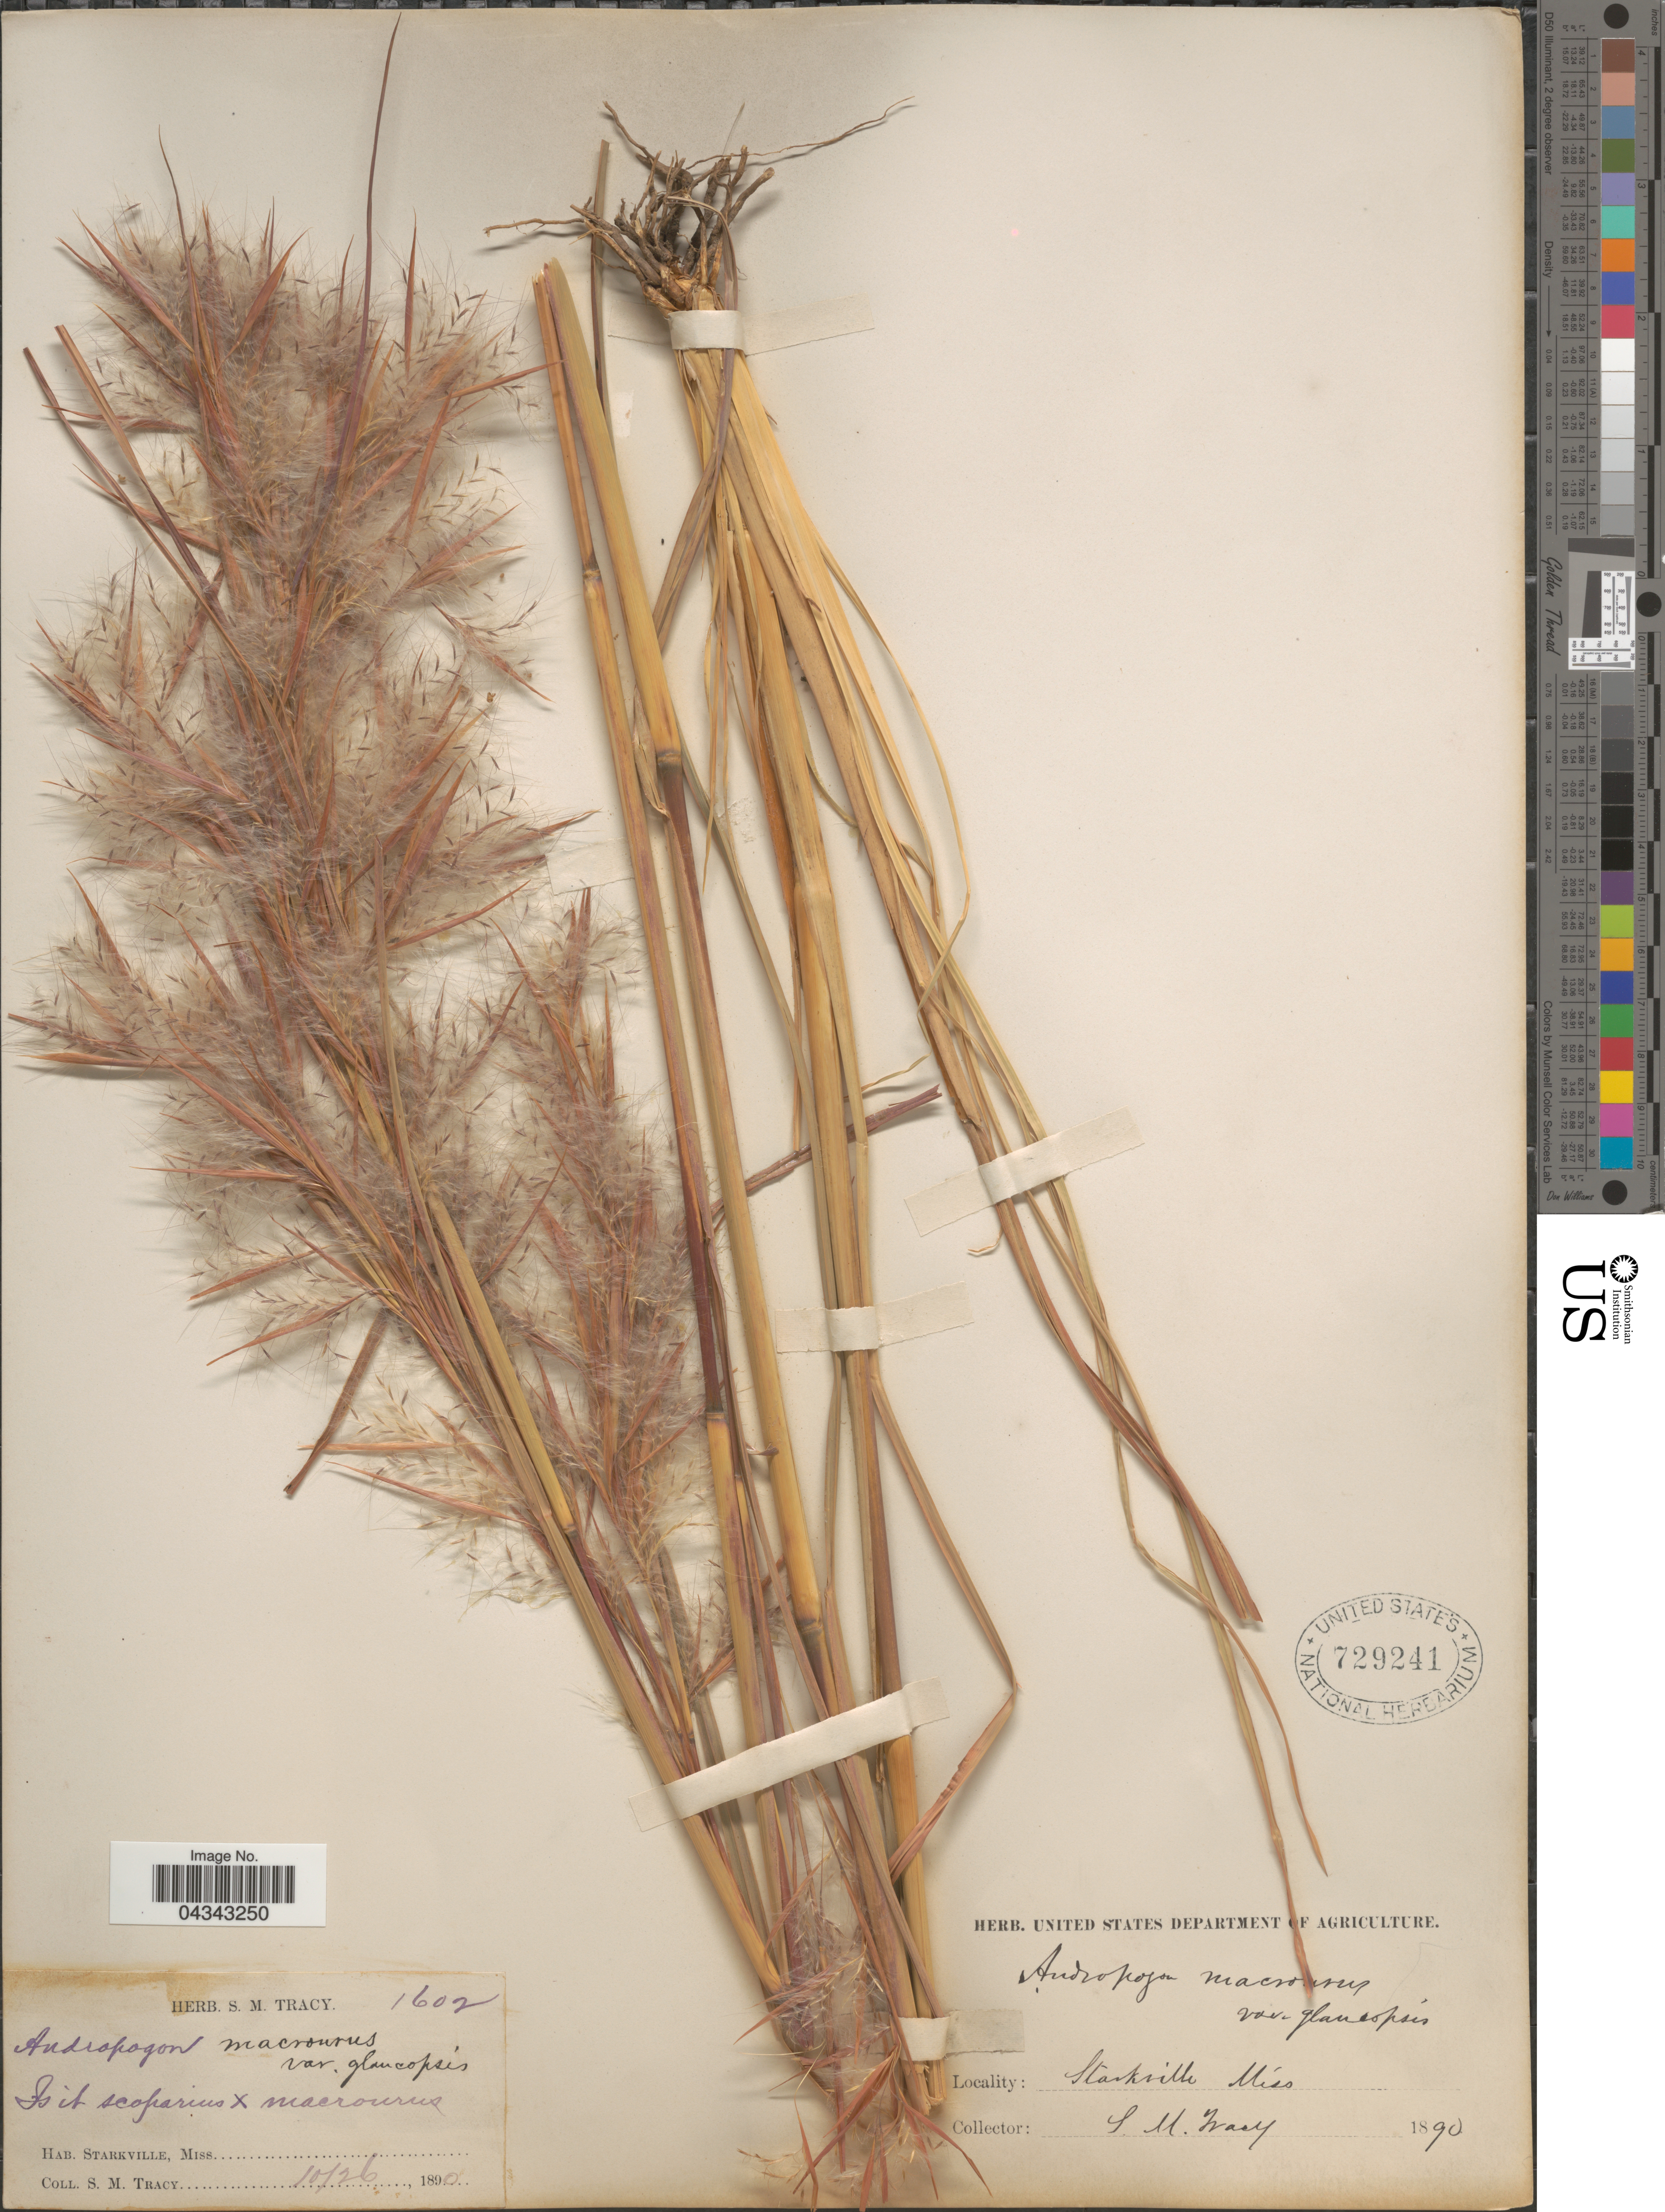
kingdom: Plantae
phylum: Tracheophyta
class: Liliopsida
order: Poales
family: Poaceae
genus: Andropogon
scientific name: Andropogon glomeratus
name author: (Walter) Britton, Stearns & Poggenb.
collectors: S. M. Tracy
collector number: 1602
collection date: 1890-10-26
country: United States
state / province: Mississippi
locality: Starkville.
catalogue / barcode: US 729241